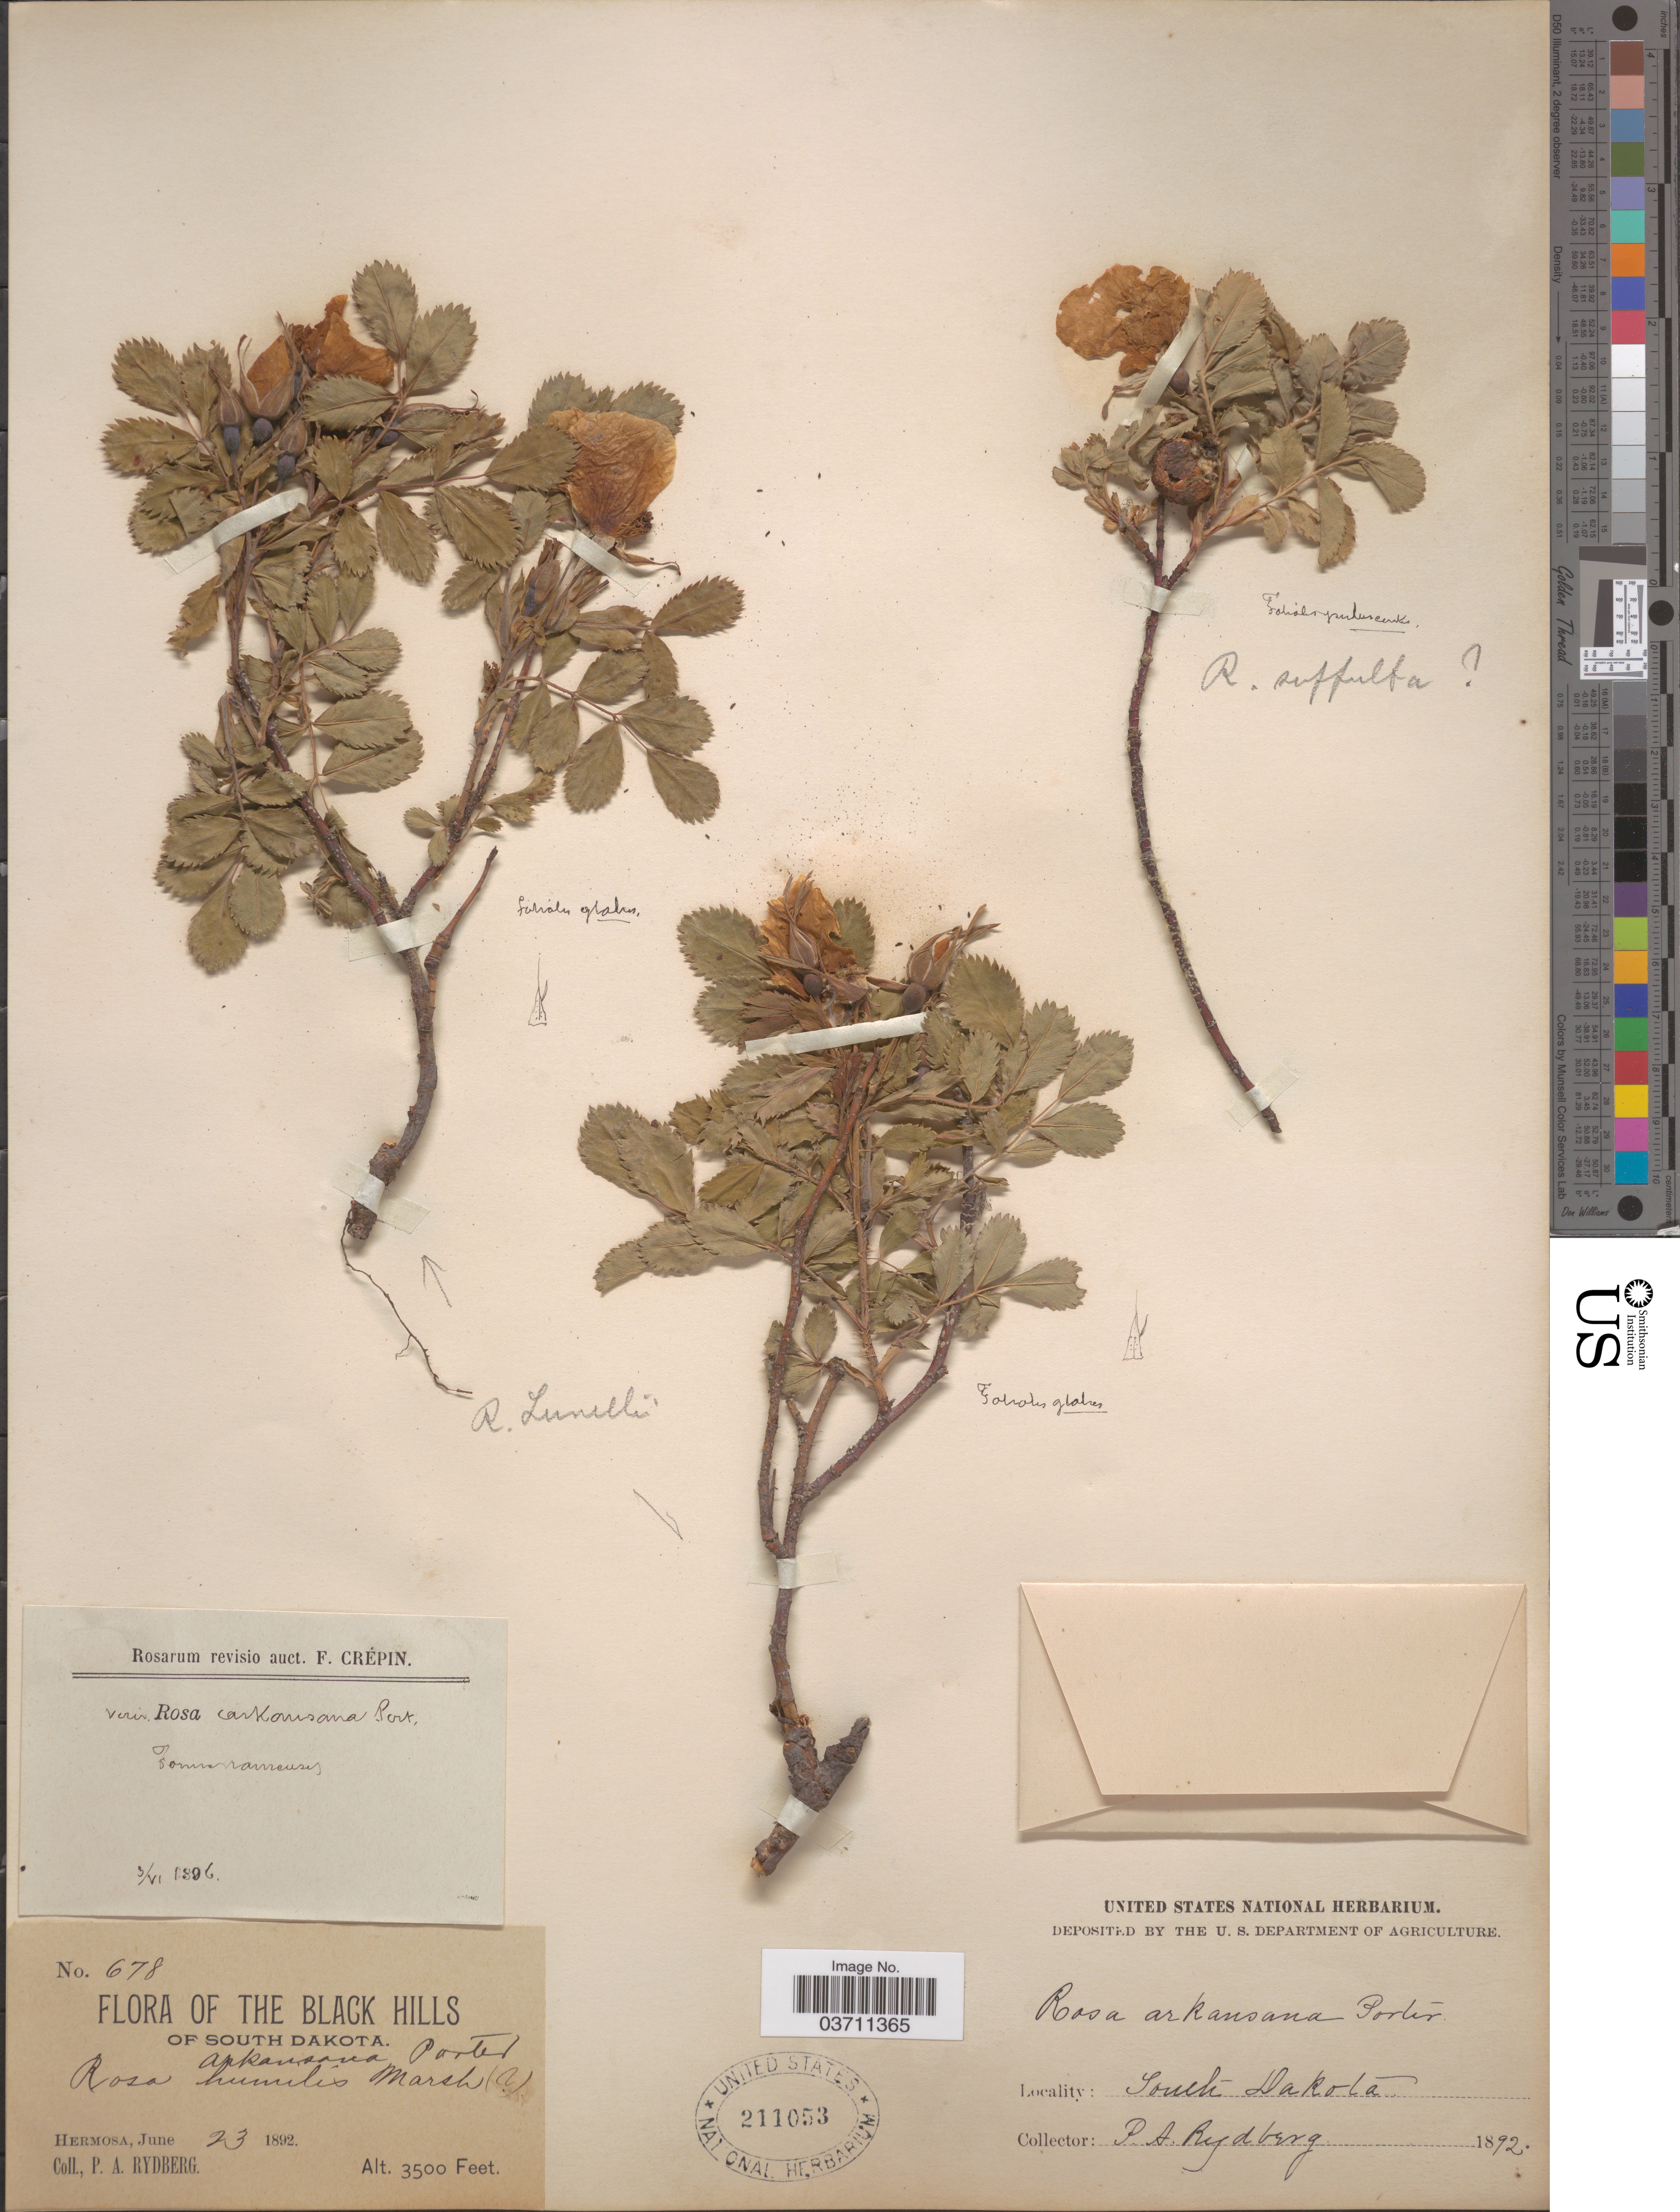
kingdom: Plantae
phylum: Tracheophyta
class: Magnoliopsida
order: Rosales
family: Rosaceae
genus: Rosa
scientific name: Rosa lunellii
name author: Greene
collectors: P. A. Rydberg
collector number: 678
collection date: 1892-06-23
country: United States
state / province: South Dakota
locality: The Black Hills of South Dakota. Hermosa.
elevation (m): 1067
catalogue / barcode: US 211053